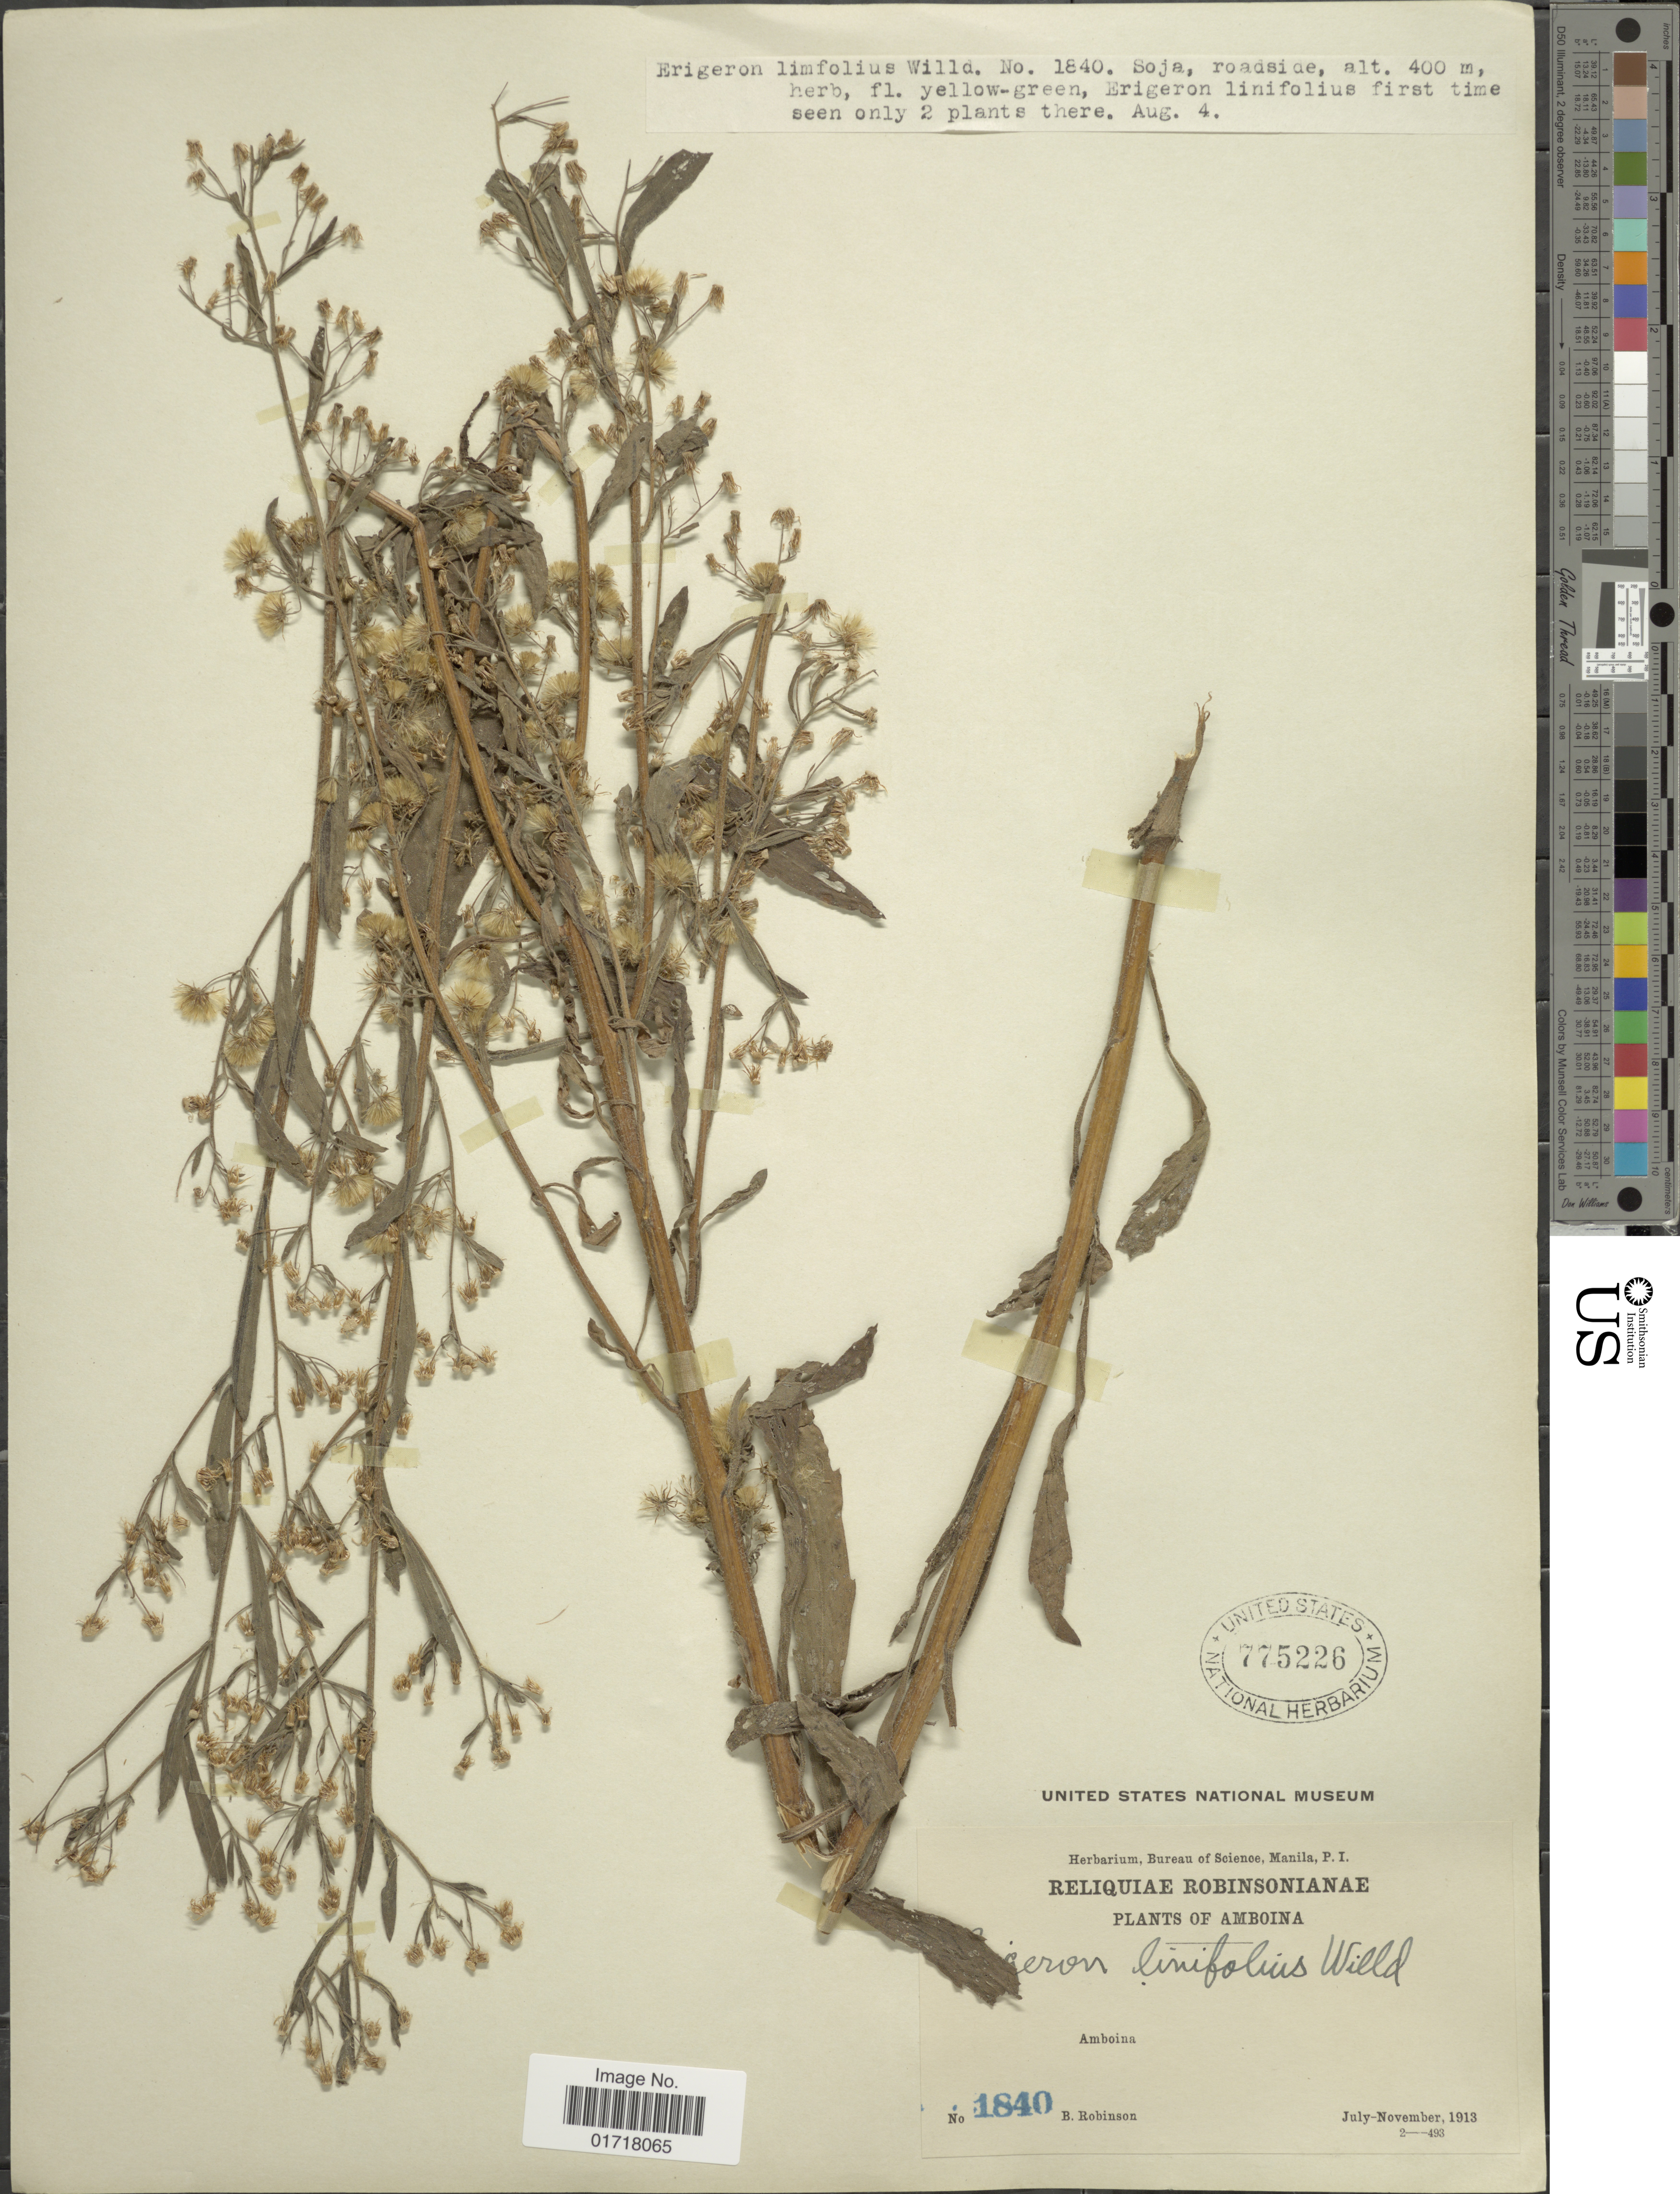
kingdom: Plantae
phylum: Tracheophyta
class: Magnoliopsida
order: Asterales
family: Asteraceae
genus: Erigeron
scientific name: Erigeron bonariensis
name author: L.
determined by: Wagner, W. L., (BOT), Smithsonian Institution - National Museum of Natural History (UNITED STATES)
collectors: B. Robinson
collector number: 1840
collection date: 1913-07/1913-11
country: Indonesia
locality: Amboina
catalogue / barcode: US 775226